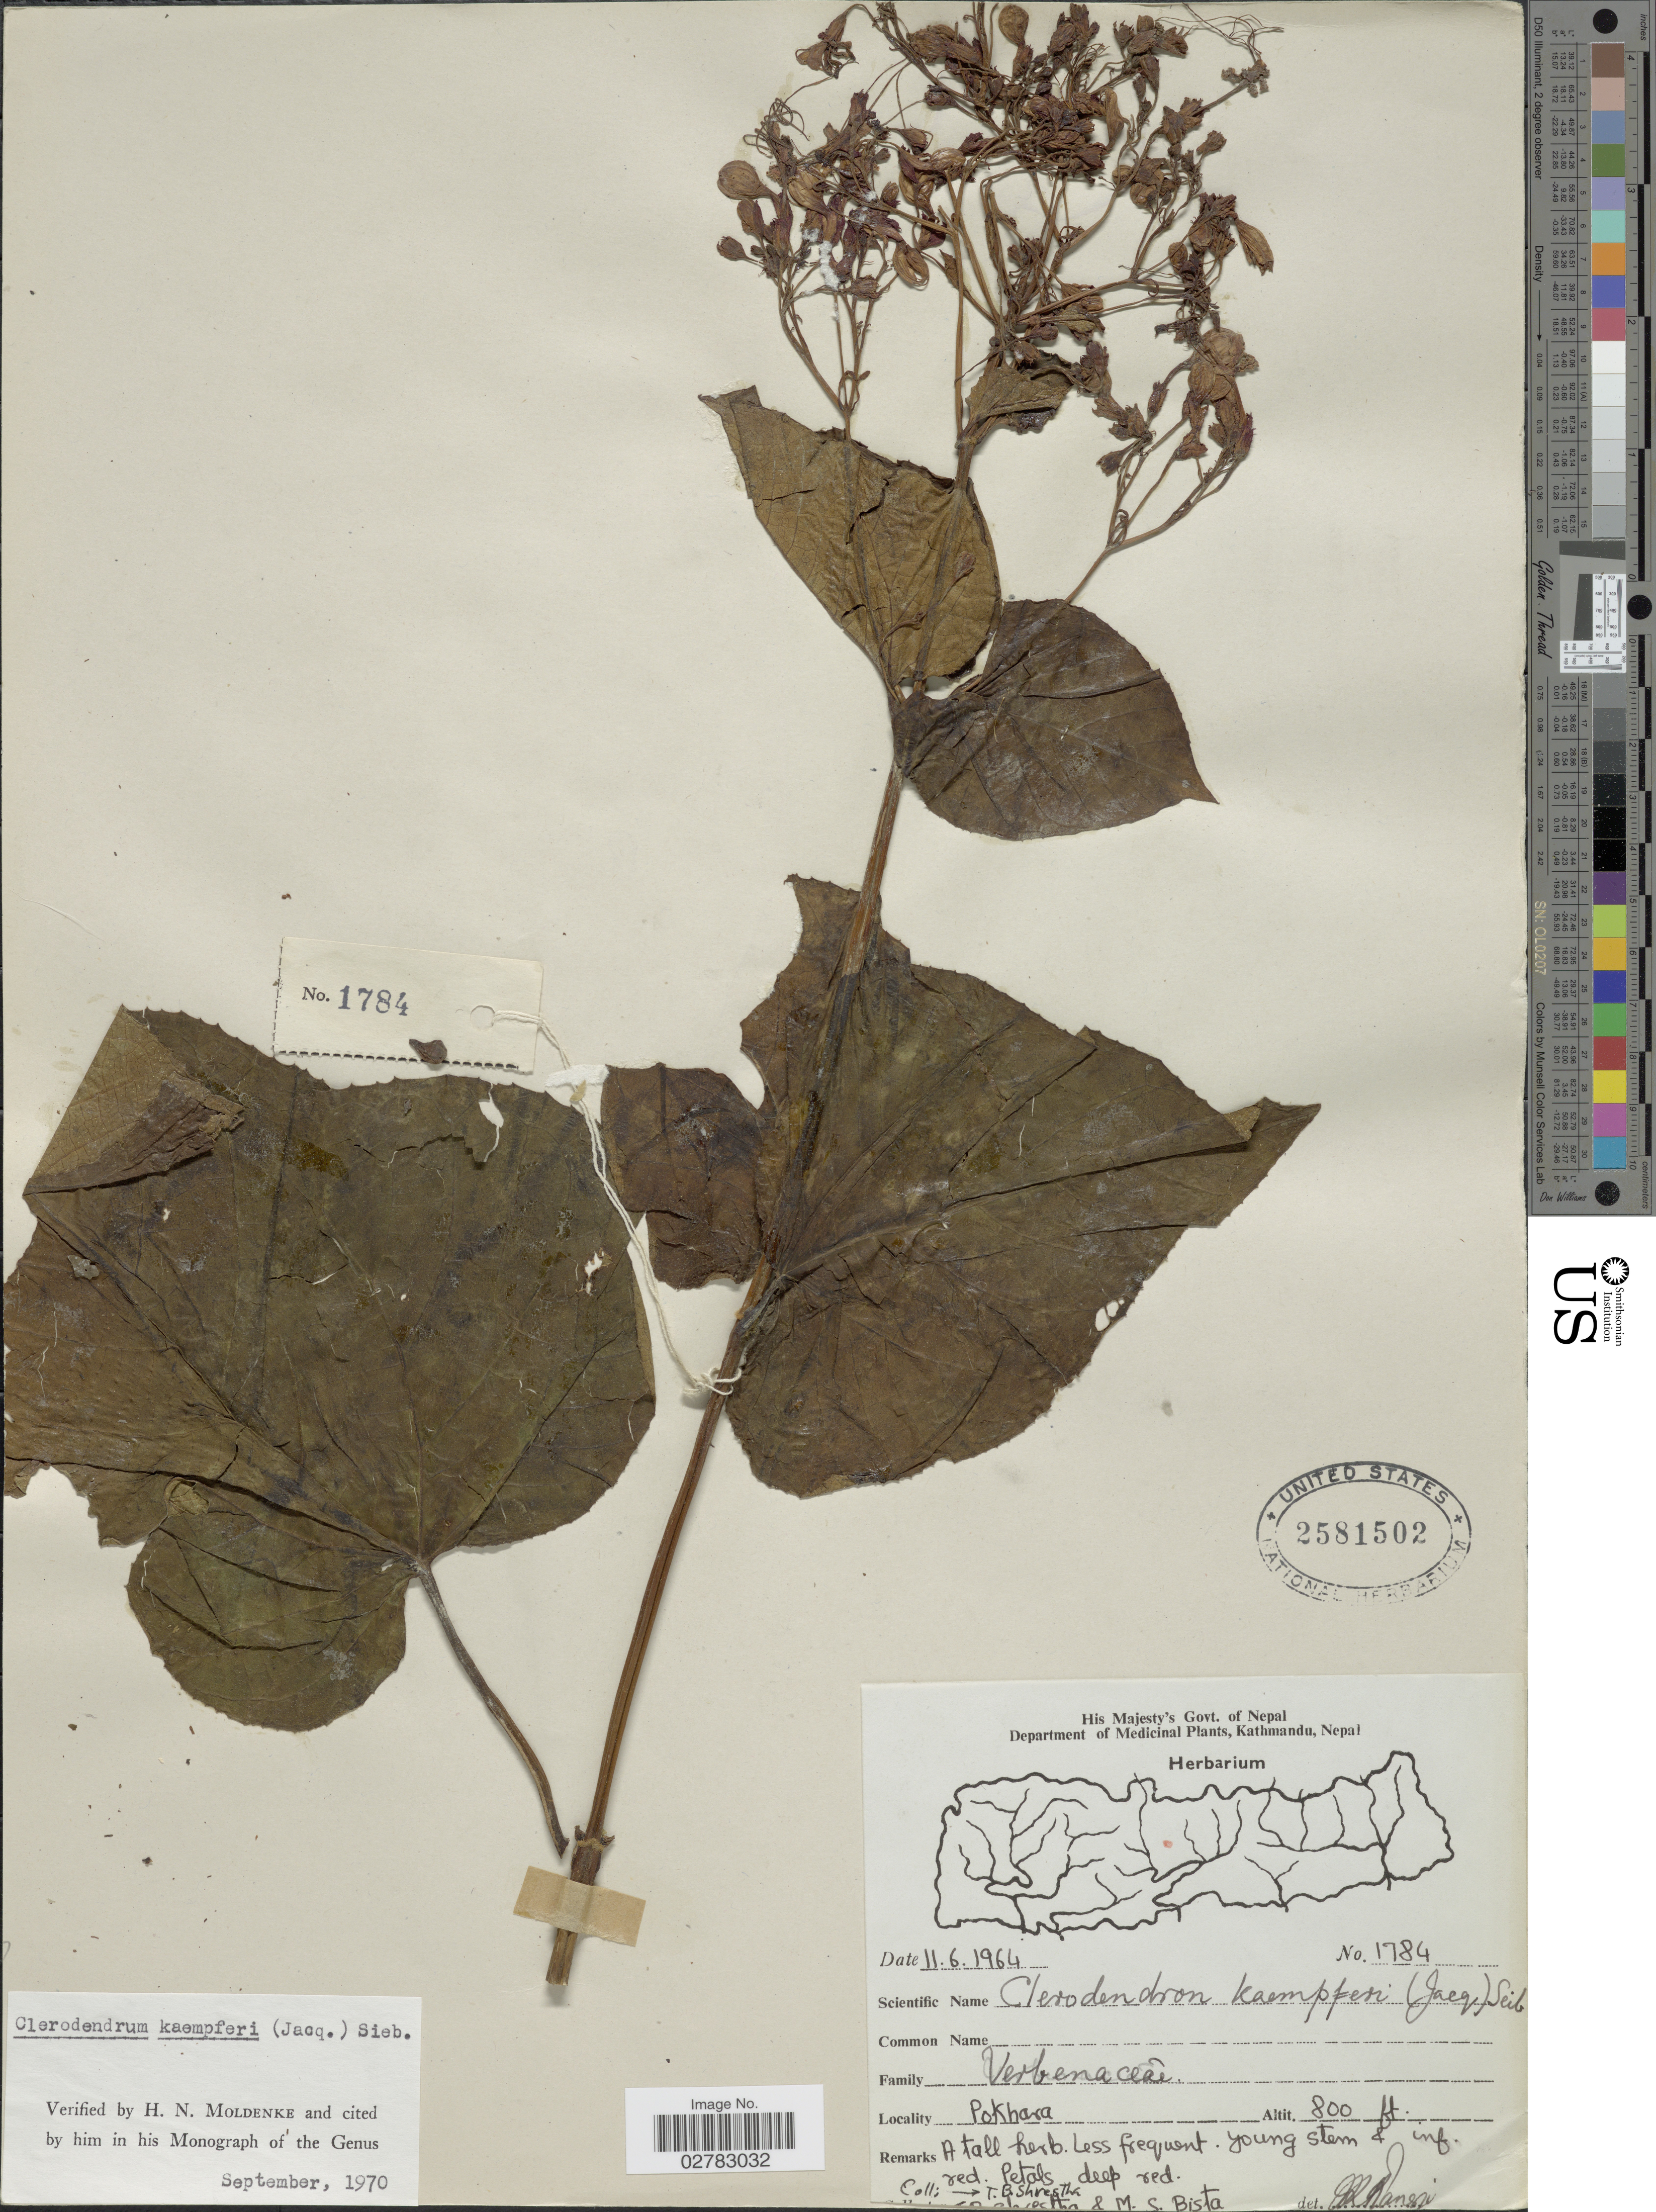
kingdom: Plantae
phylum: Tracheophyta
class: Magnoliopsida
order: Lamiales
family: Lamiaceae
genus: Clerodendrum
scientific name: Clerodendrum kaempferi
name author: (Jacq.) Siebold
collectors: T. B. Shrestha & M. Bista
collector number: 1784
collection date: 1964-06-11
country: Nepal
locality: Pokhara.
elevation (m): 244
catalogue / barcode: US 2581502